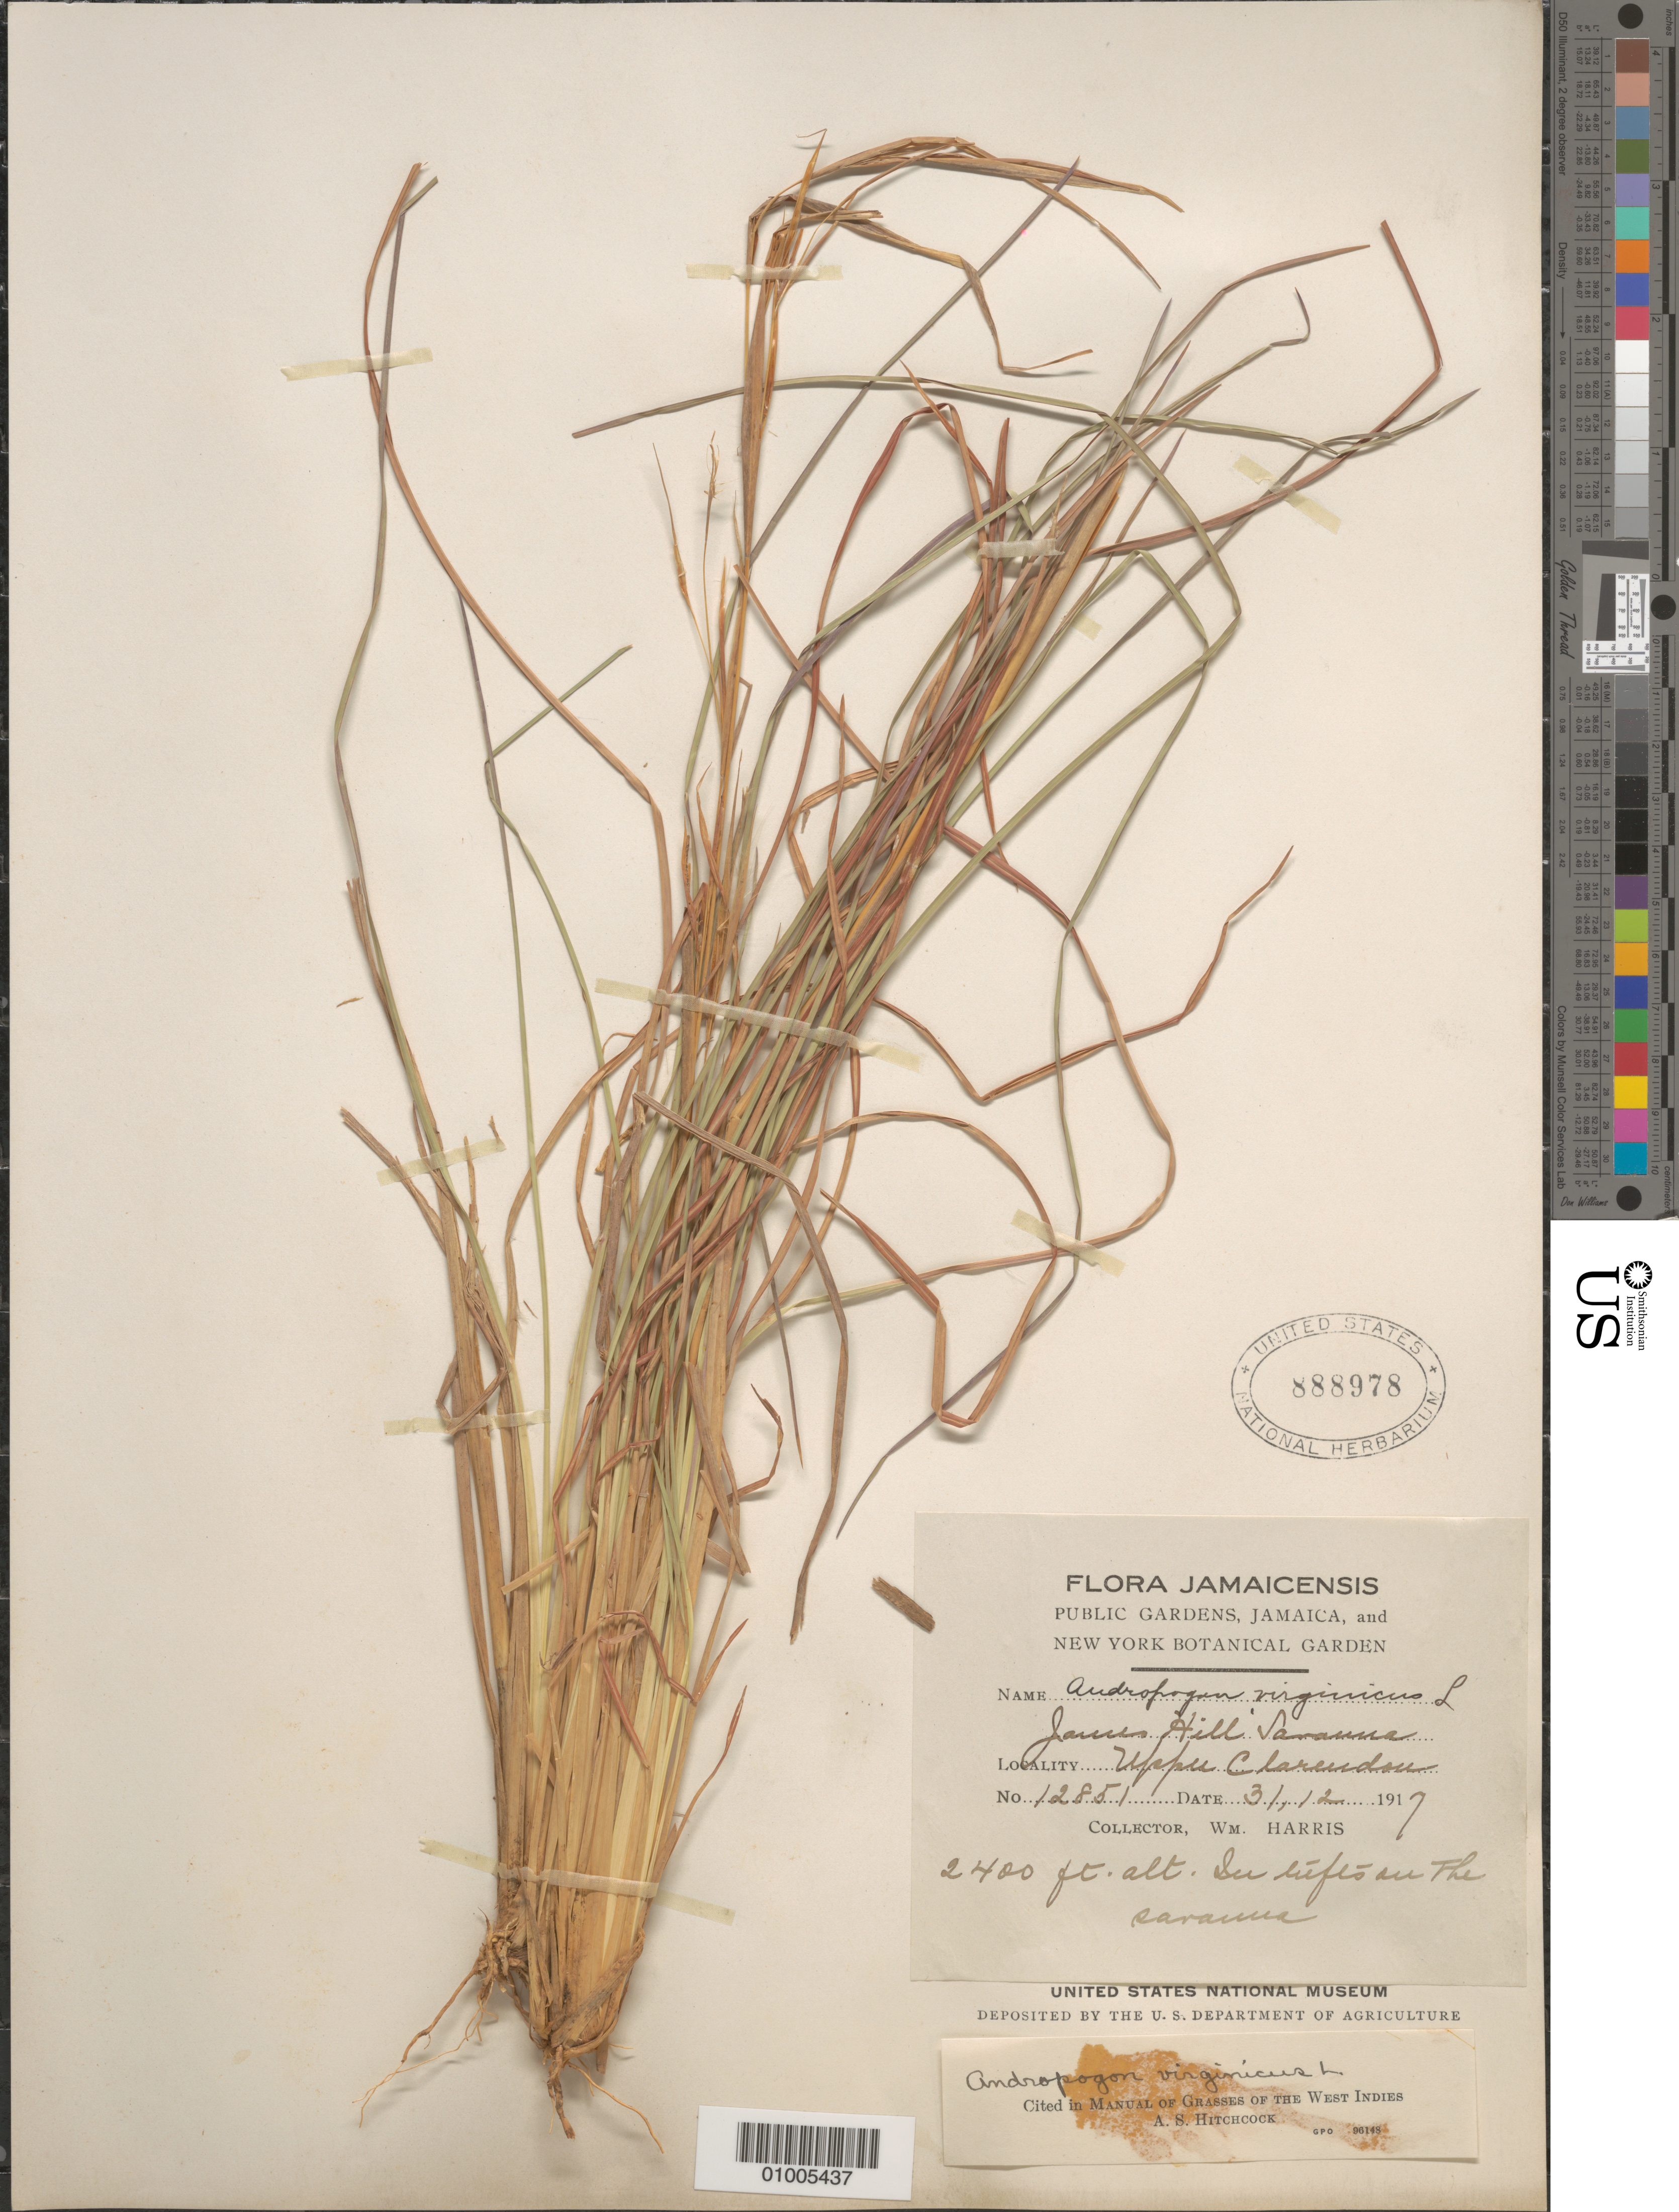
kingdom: Plantae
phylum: Tracheophyta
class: Liliopsida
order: Poales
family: Poaceae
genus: Andropogon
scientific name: Andropogon virginicus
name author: L.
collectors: W. H. Harris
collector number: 12851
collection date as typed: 31 Dec 1917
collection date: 1917-12-31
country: Jamaica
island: Jamaica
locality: In tufts on the savanna. Upper Clarendon.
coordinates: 0 N, 0 E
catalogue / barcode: US 888978